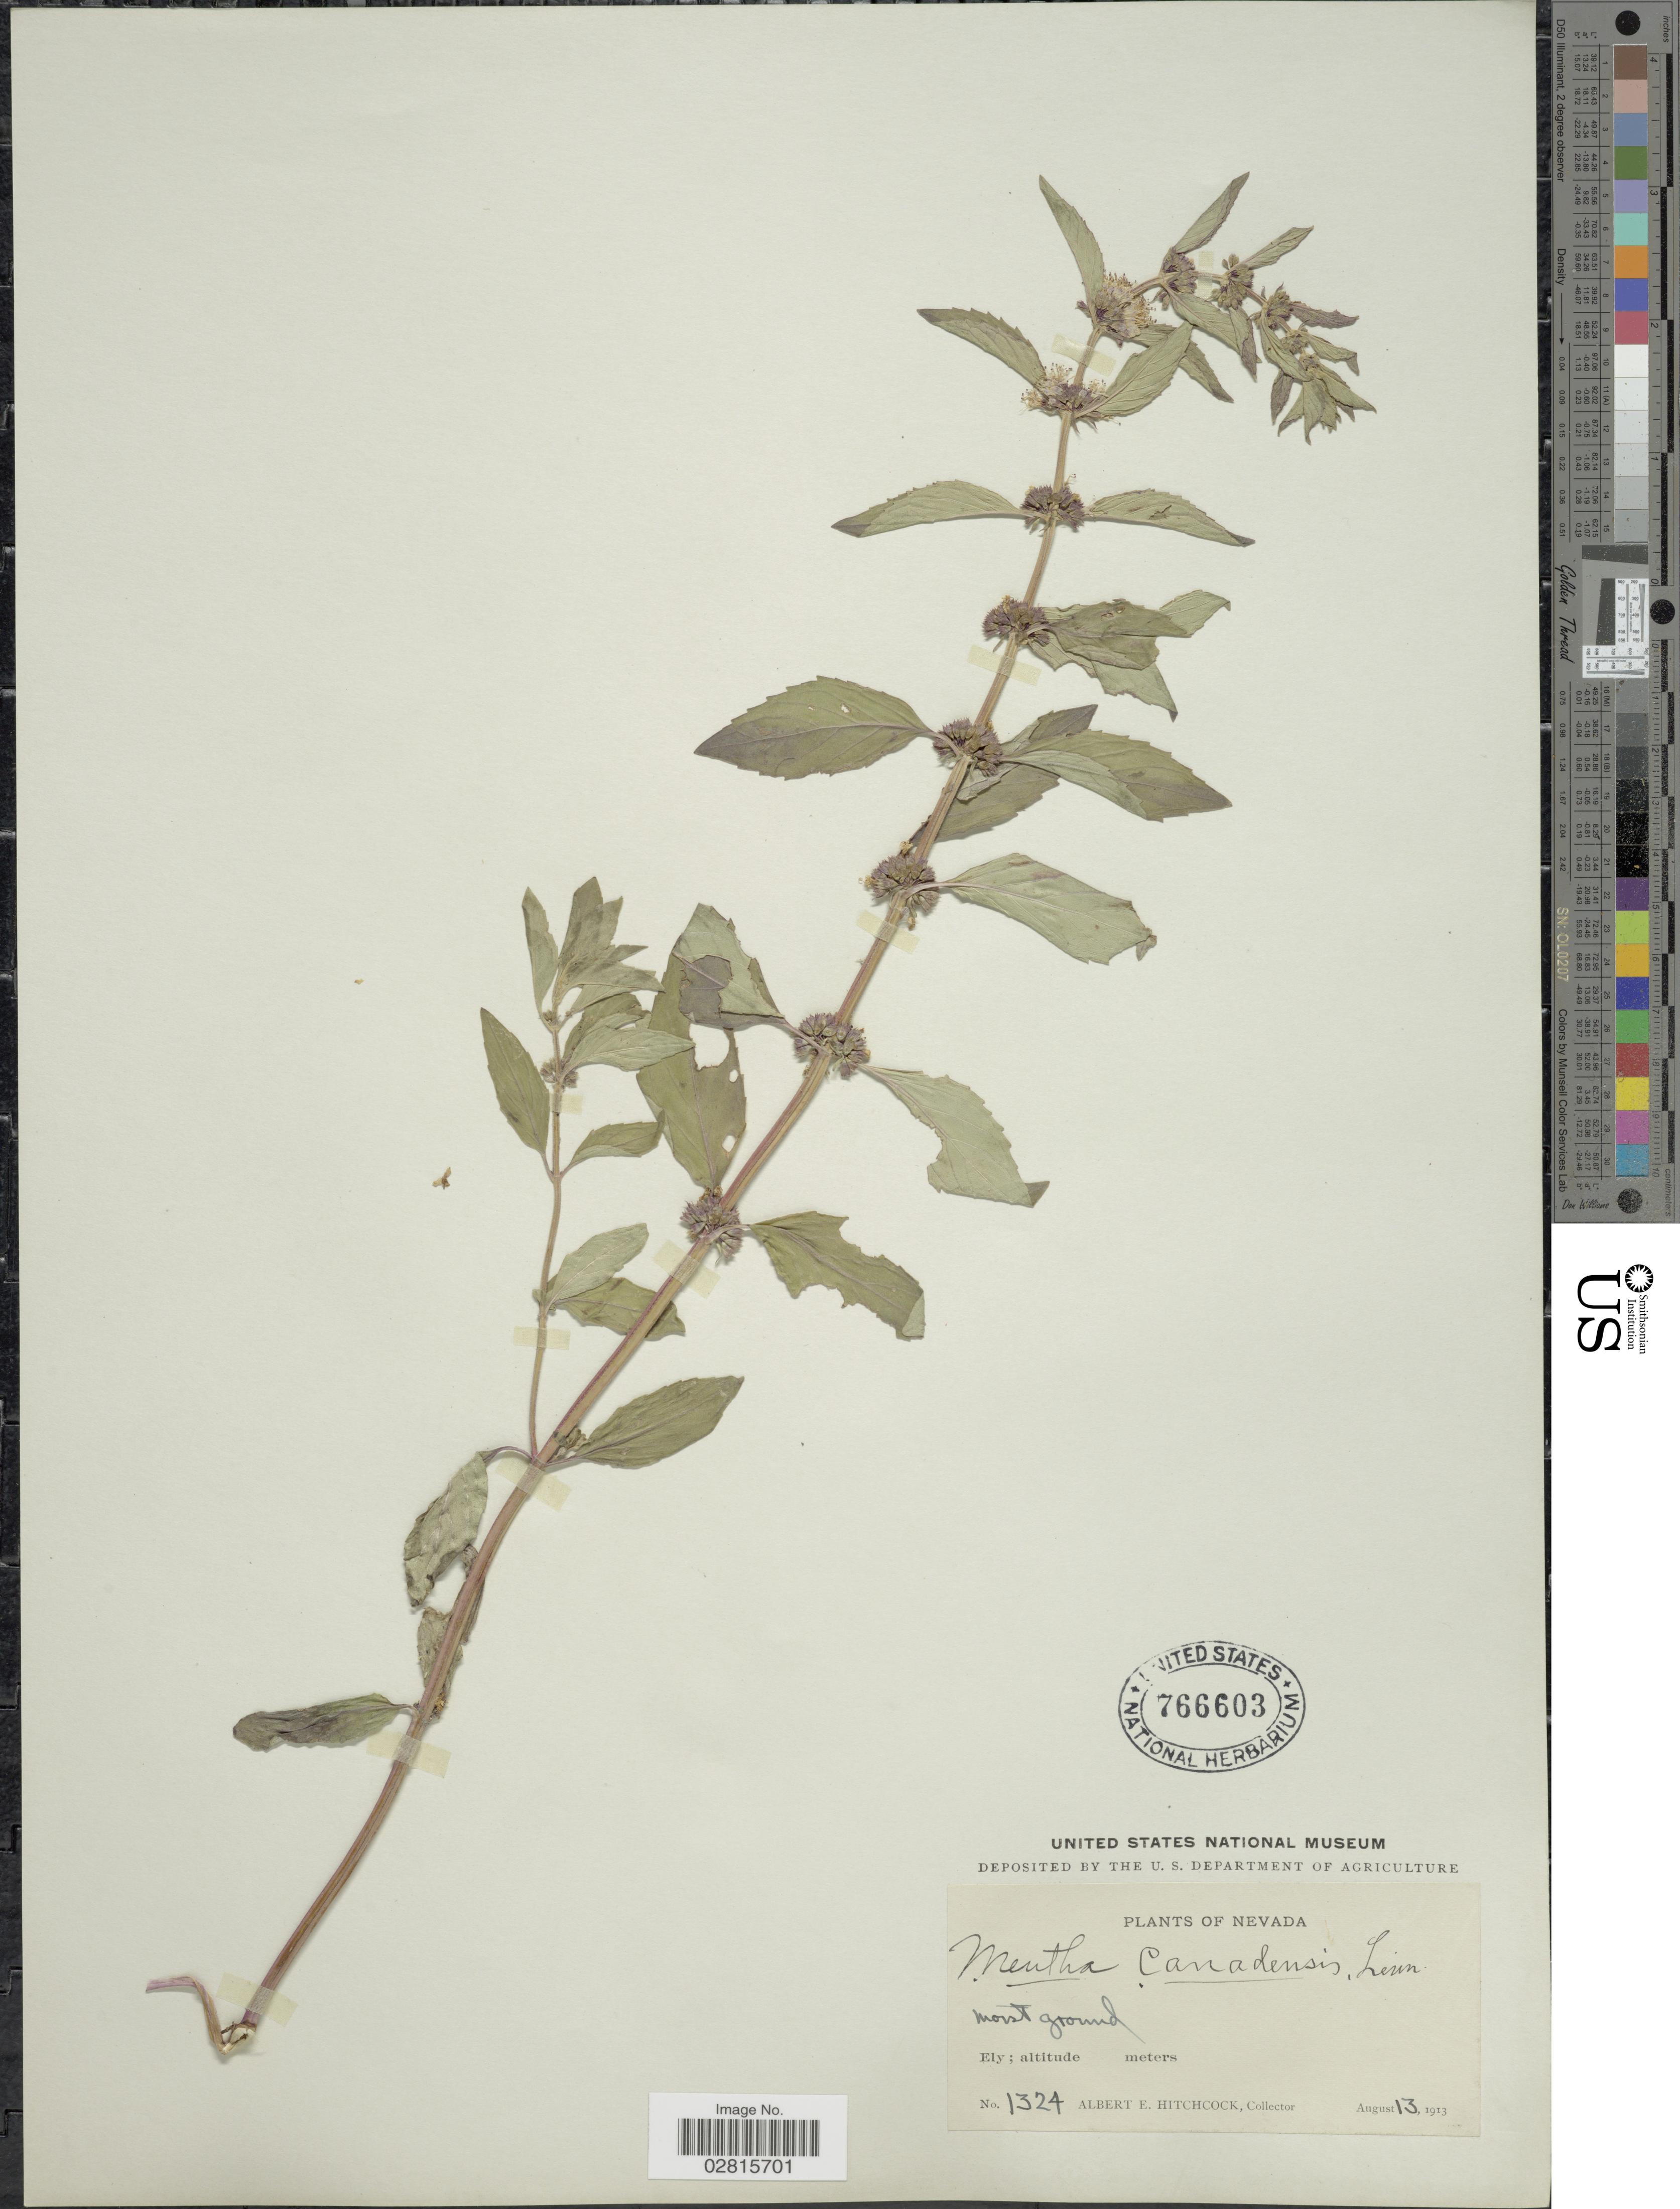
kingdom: Plantae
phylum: Tracheophyta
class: Magnoliopsida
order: Lamiales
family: Lamiaceae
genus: Mentha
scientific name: Mentha penardii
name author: (Briq.) Rydb.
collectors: A. Hitchcock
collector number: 1324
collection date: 1913-08-13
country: United States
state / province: Nevada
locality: Ely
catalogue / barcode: US 766603